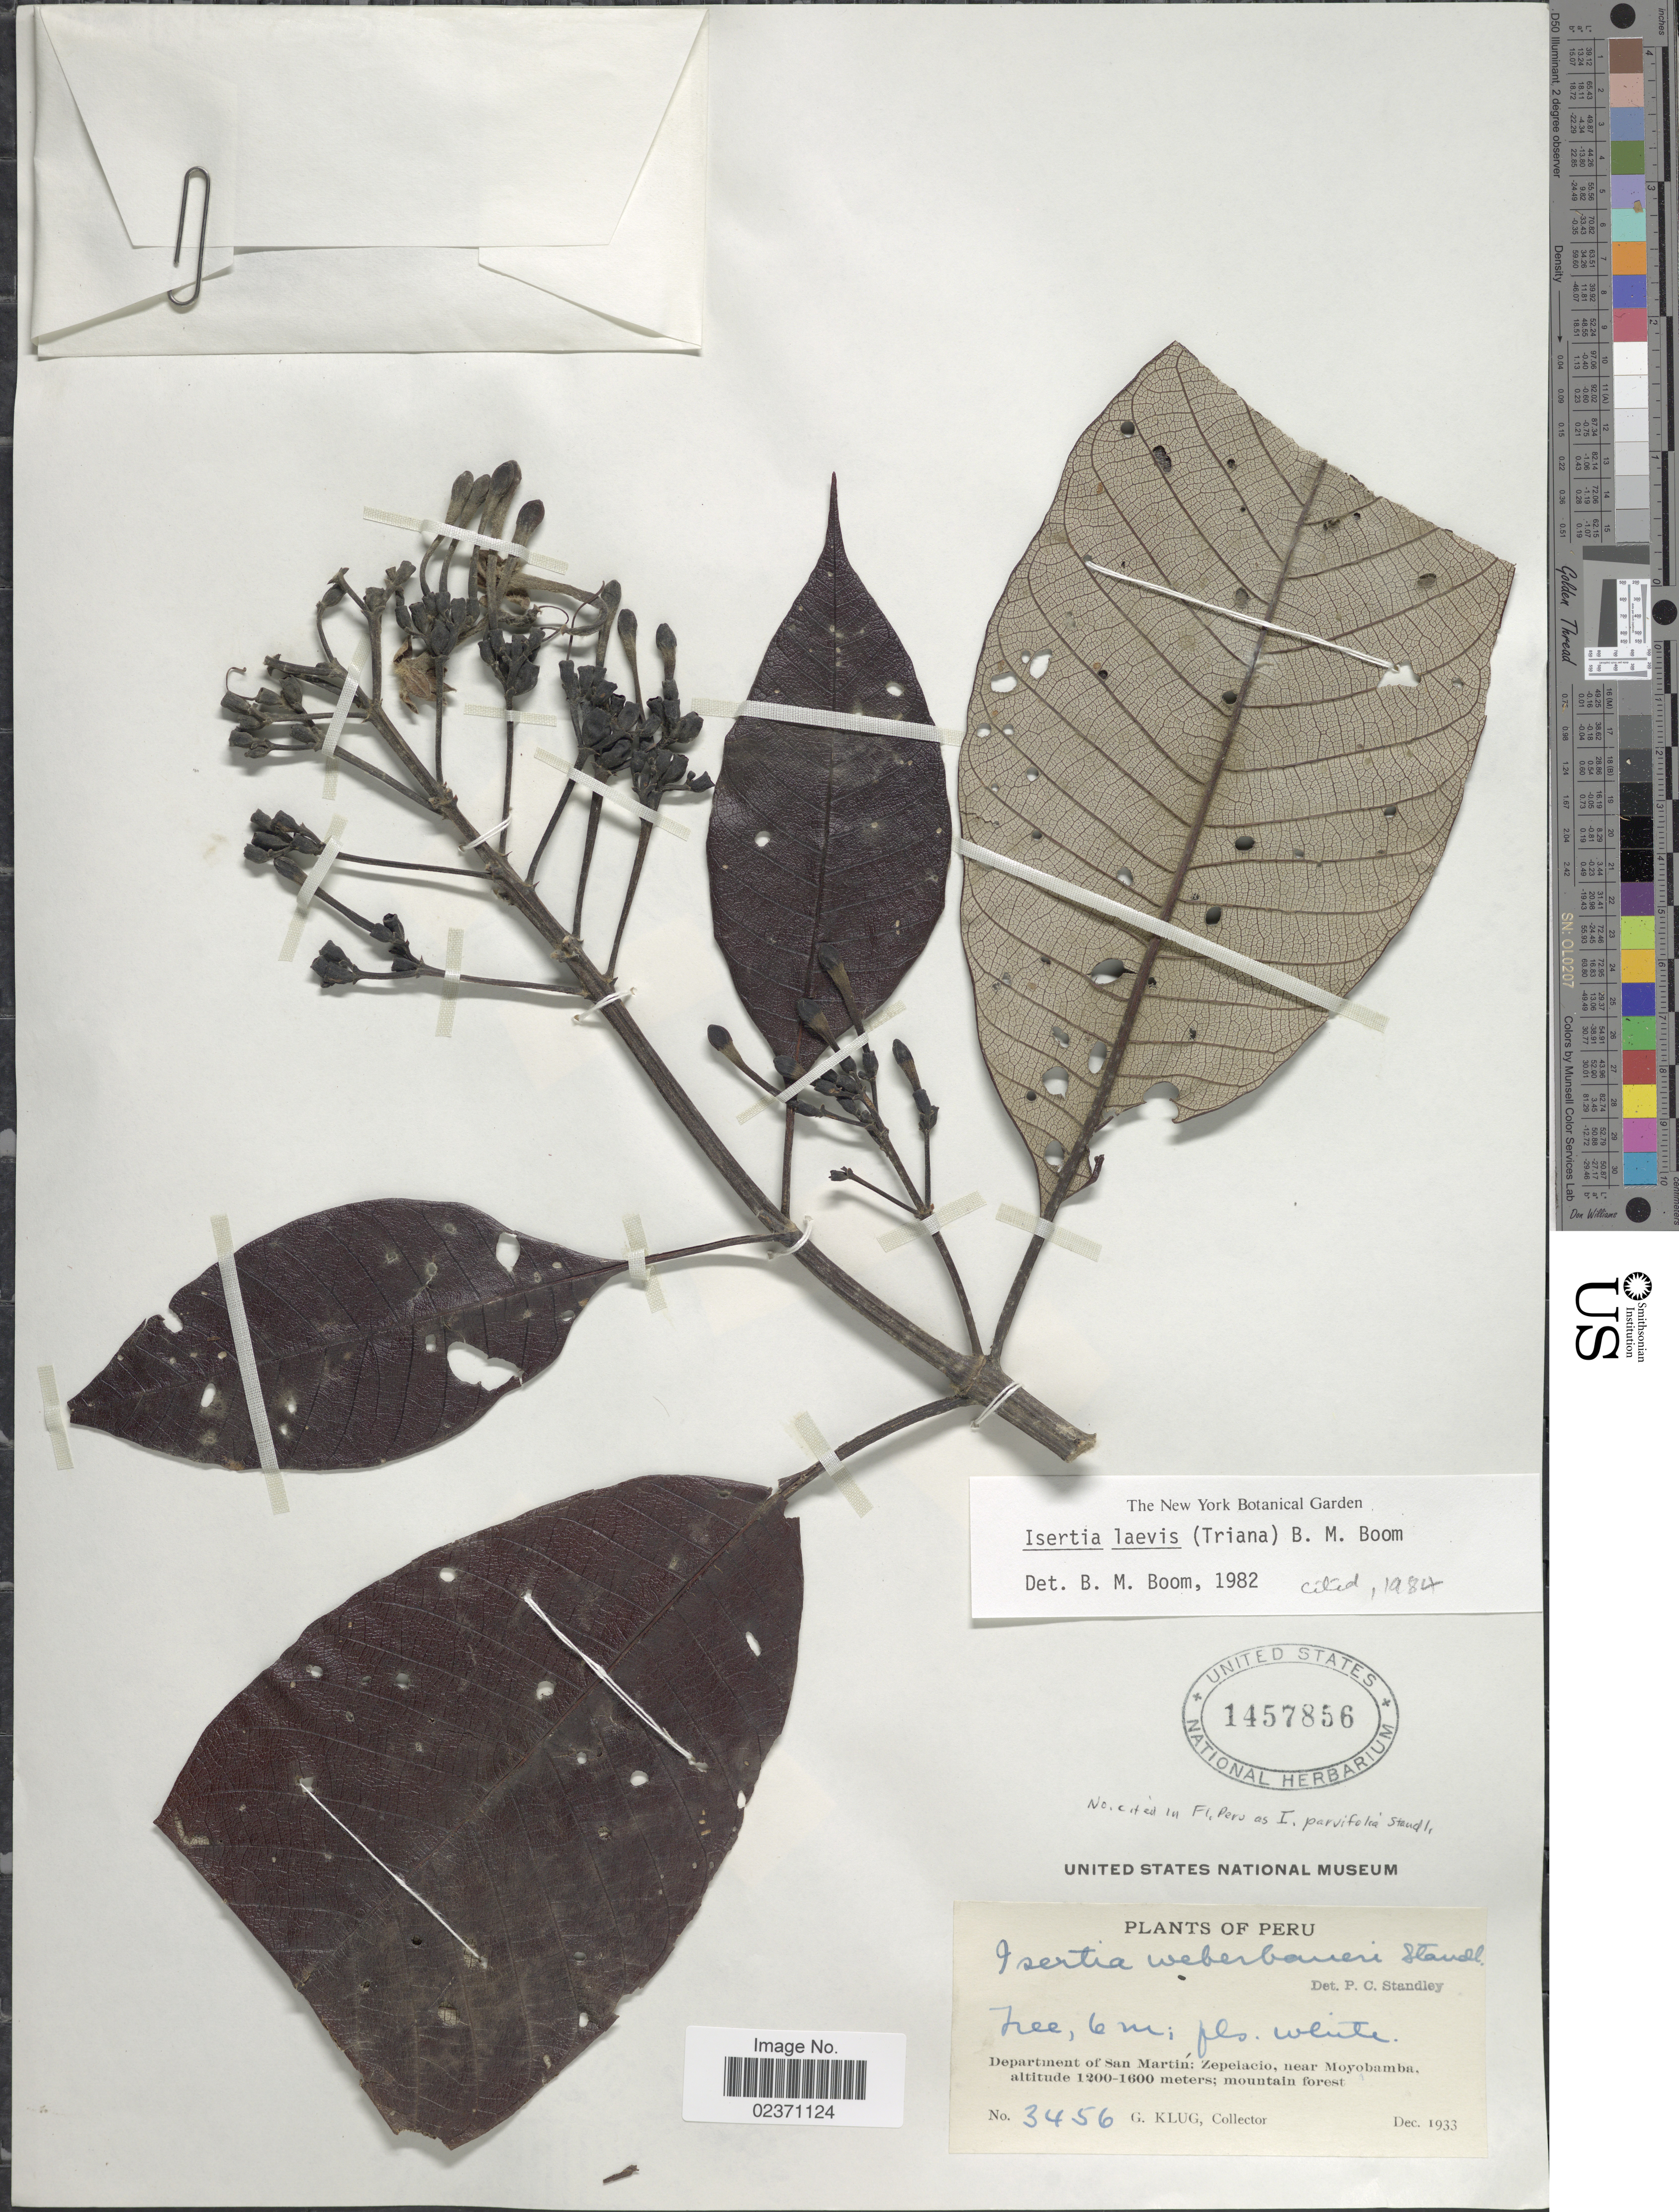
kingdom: Plantae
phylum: Tracheophyta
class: Magnoliopsida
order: Gentianales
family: Rubiaceae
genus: Isertia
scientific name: Isertia laevis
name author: (Triana) B.M. Boom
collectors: G. Klug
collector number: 3456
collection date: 1933-12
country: Peru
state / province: San Martín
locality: Department of San Martin: Zepelacio, near Moyobamba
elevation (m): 1200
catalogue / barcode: US 1457856